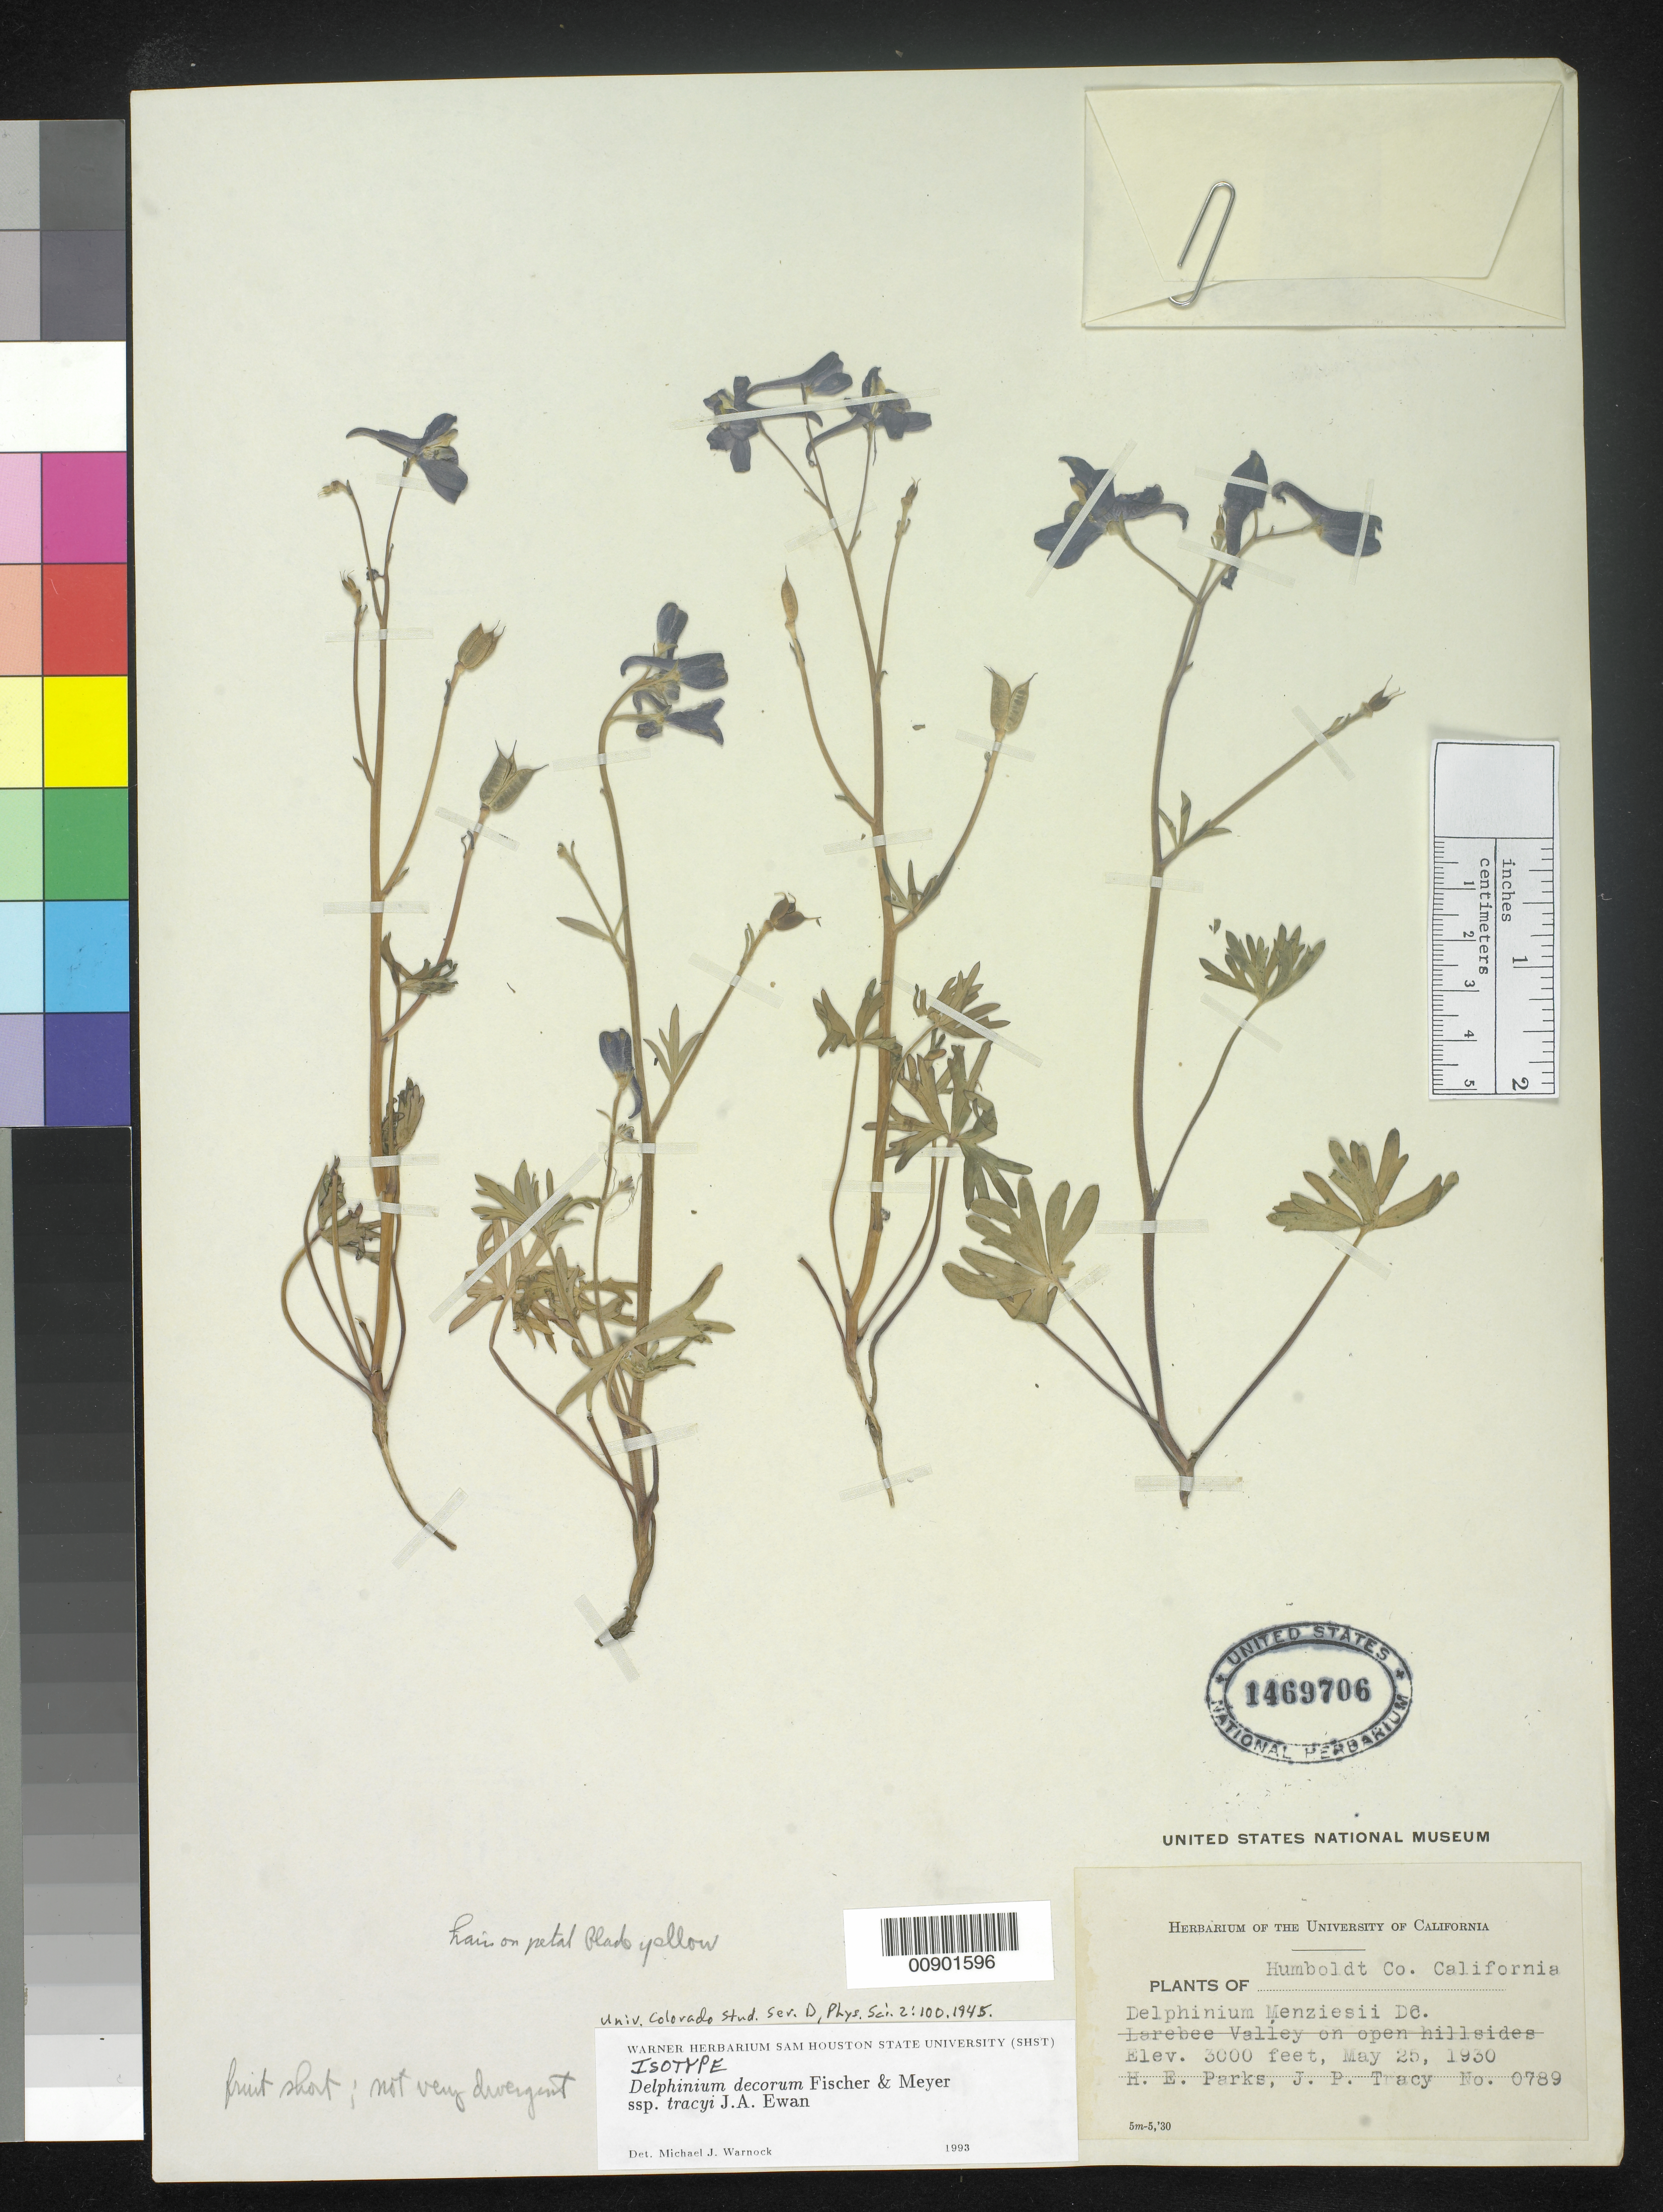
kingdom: Plantae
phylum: Tracheophyta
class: Magnoliopsida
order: Ranunculales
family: Ranunculaceae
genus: Delphinium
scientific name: Delphinium decorum subsp. tracyi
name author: Ewan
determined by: Warnock, M. J., (SHST), Sam Houston State University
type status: Isotype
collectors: H. E. Parks & J. Tracy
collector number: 0789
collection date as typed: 25 May 1930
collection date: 1930-05-25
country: United States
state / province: California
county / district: Humboldt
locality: Larebee Valley.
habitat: On open hillsides.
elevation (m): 914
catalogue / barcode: US 1469706